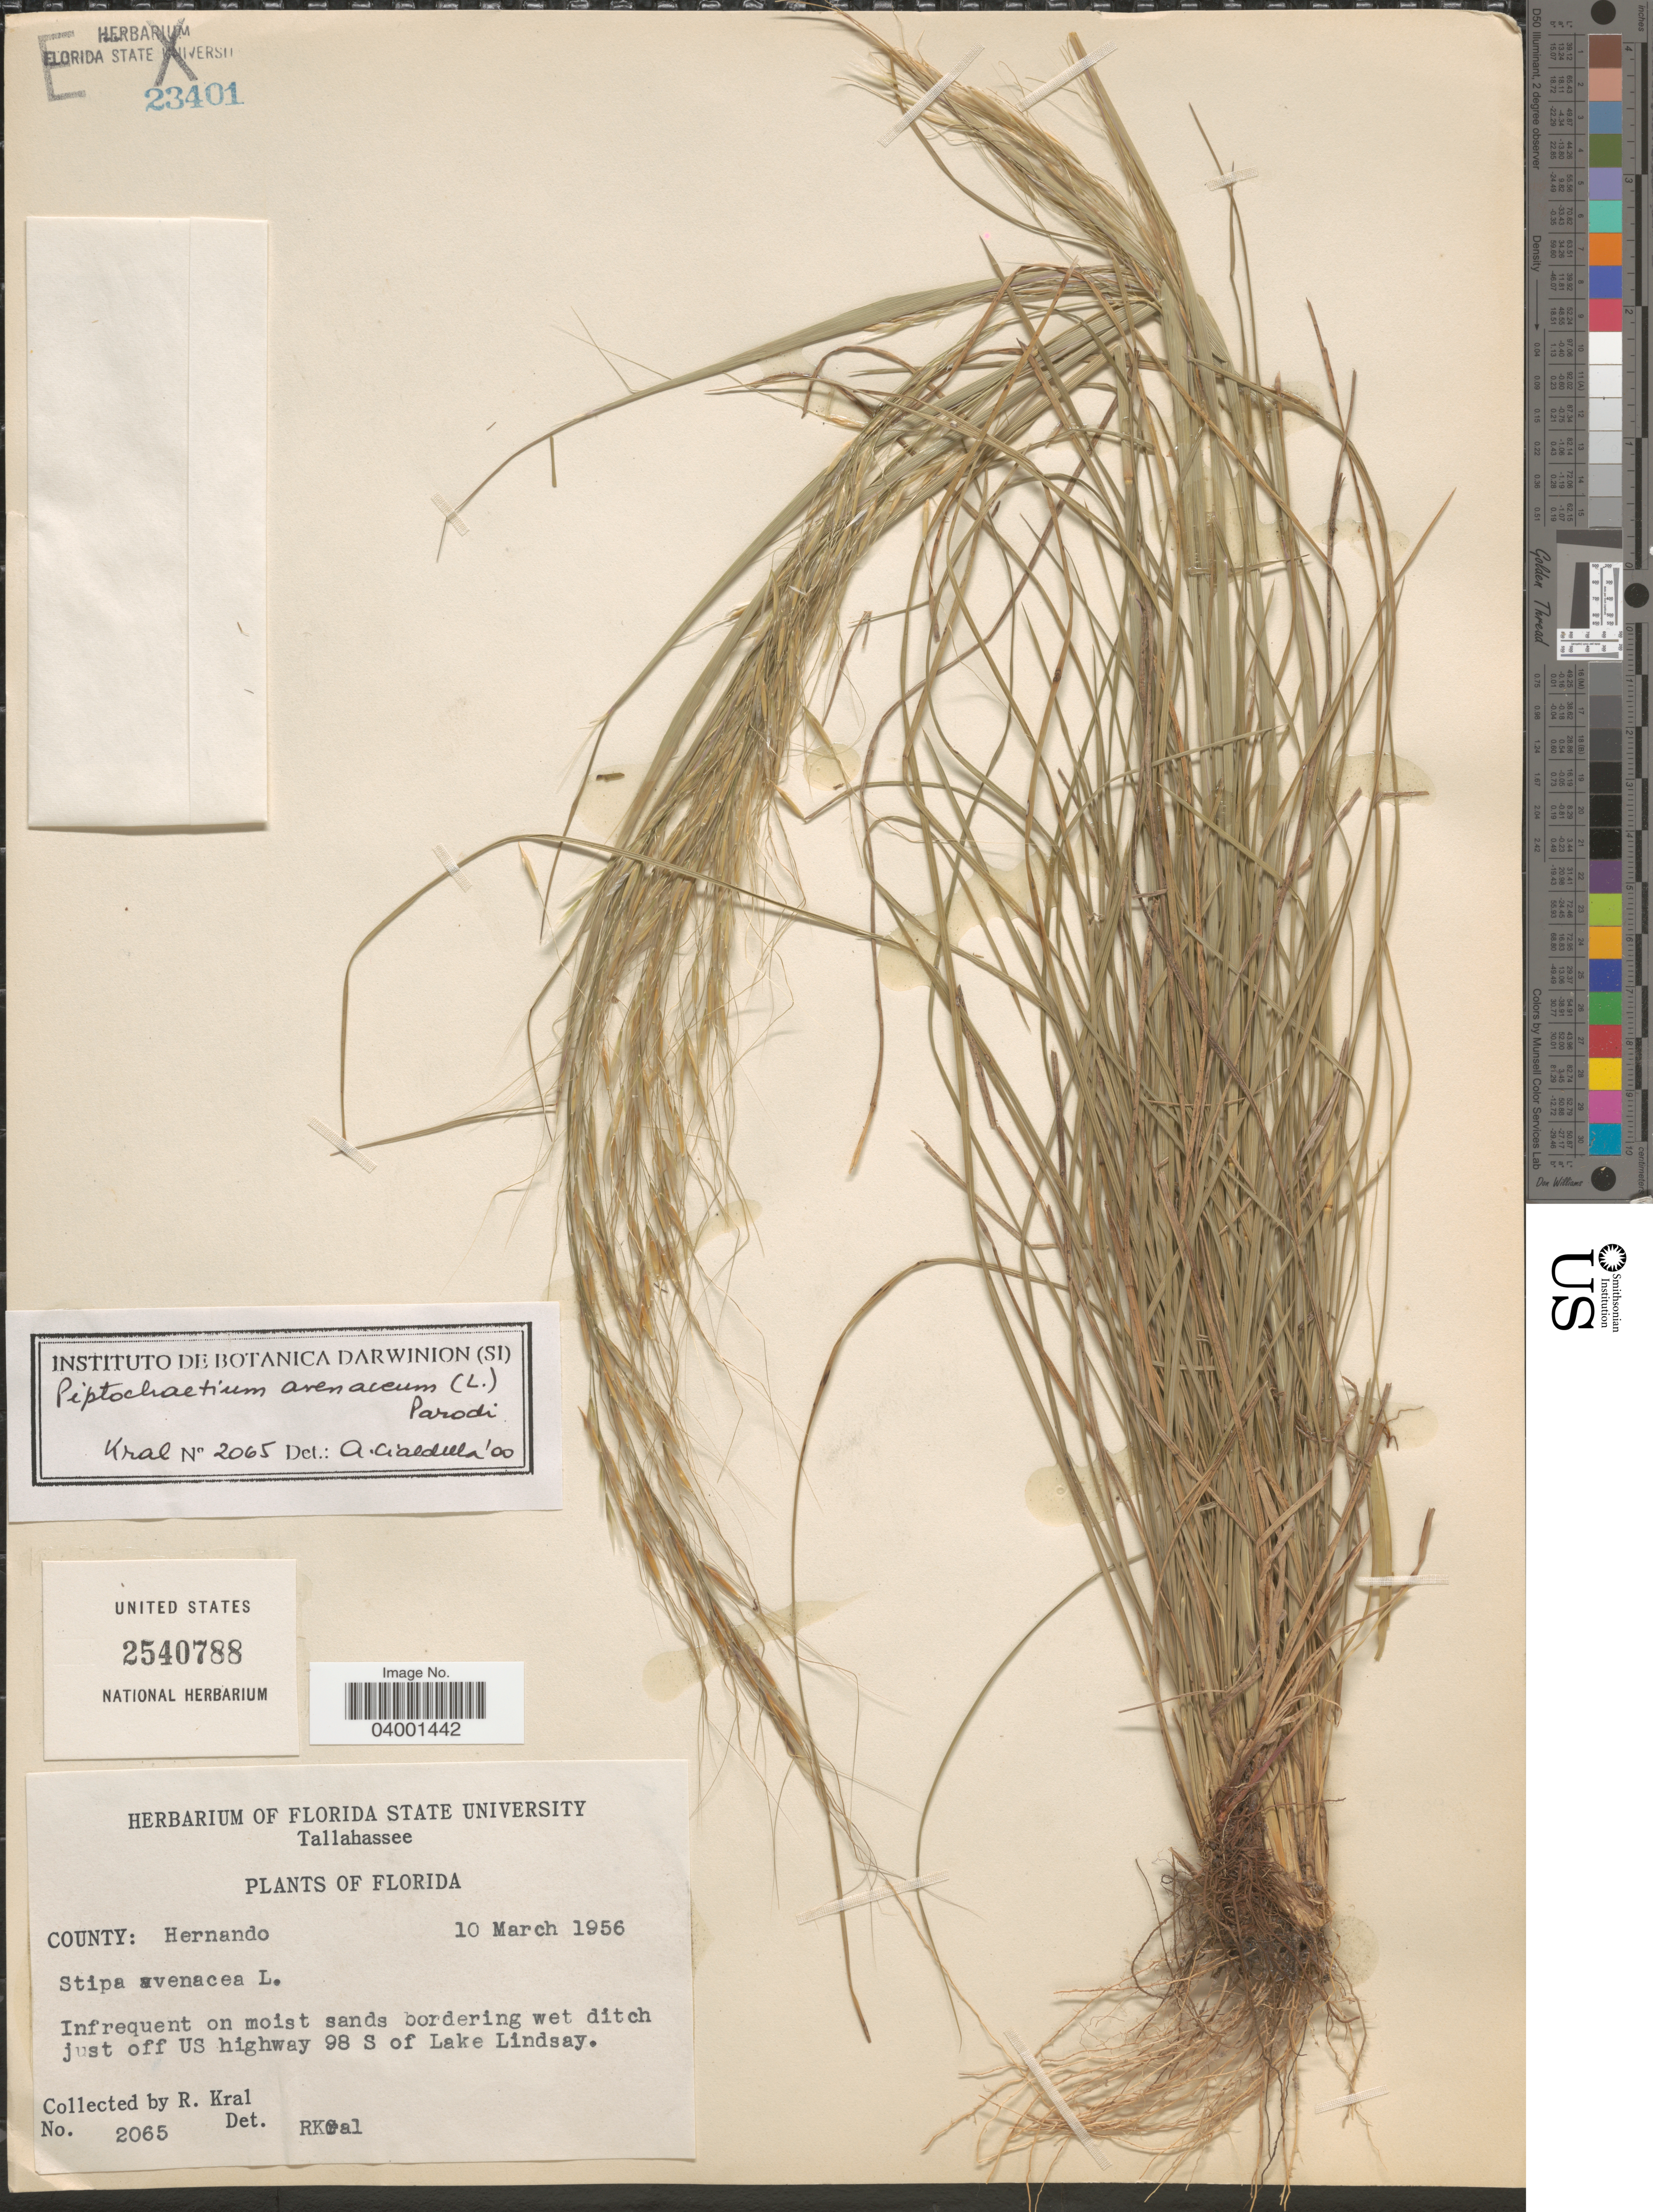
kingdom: Plantae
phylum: Tracheophyta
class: Liliopsida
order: Poales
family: Poaceae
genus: Piptochaetium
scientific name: Piptochaetium avenaceum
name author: (L.) Parodi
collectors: R. Kral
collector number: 2065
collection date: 1956-03-10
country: United States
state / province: Florida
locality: County: Hernando. Just off US highway 98 S of Lake Lindsay.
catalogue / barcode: US 2540788